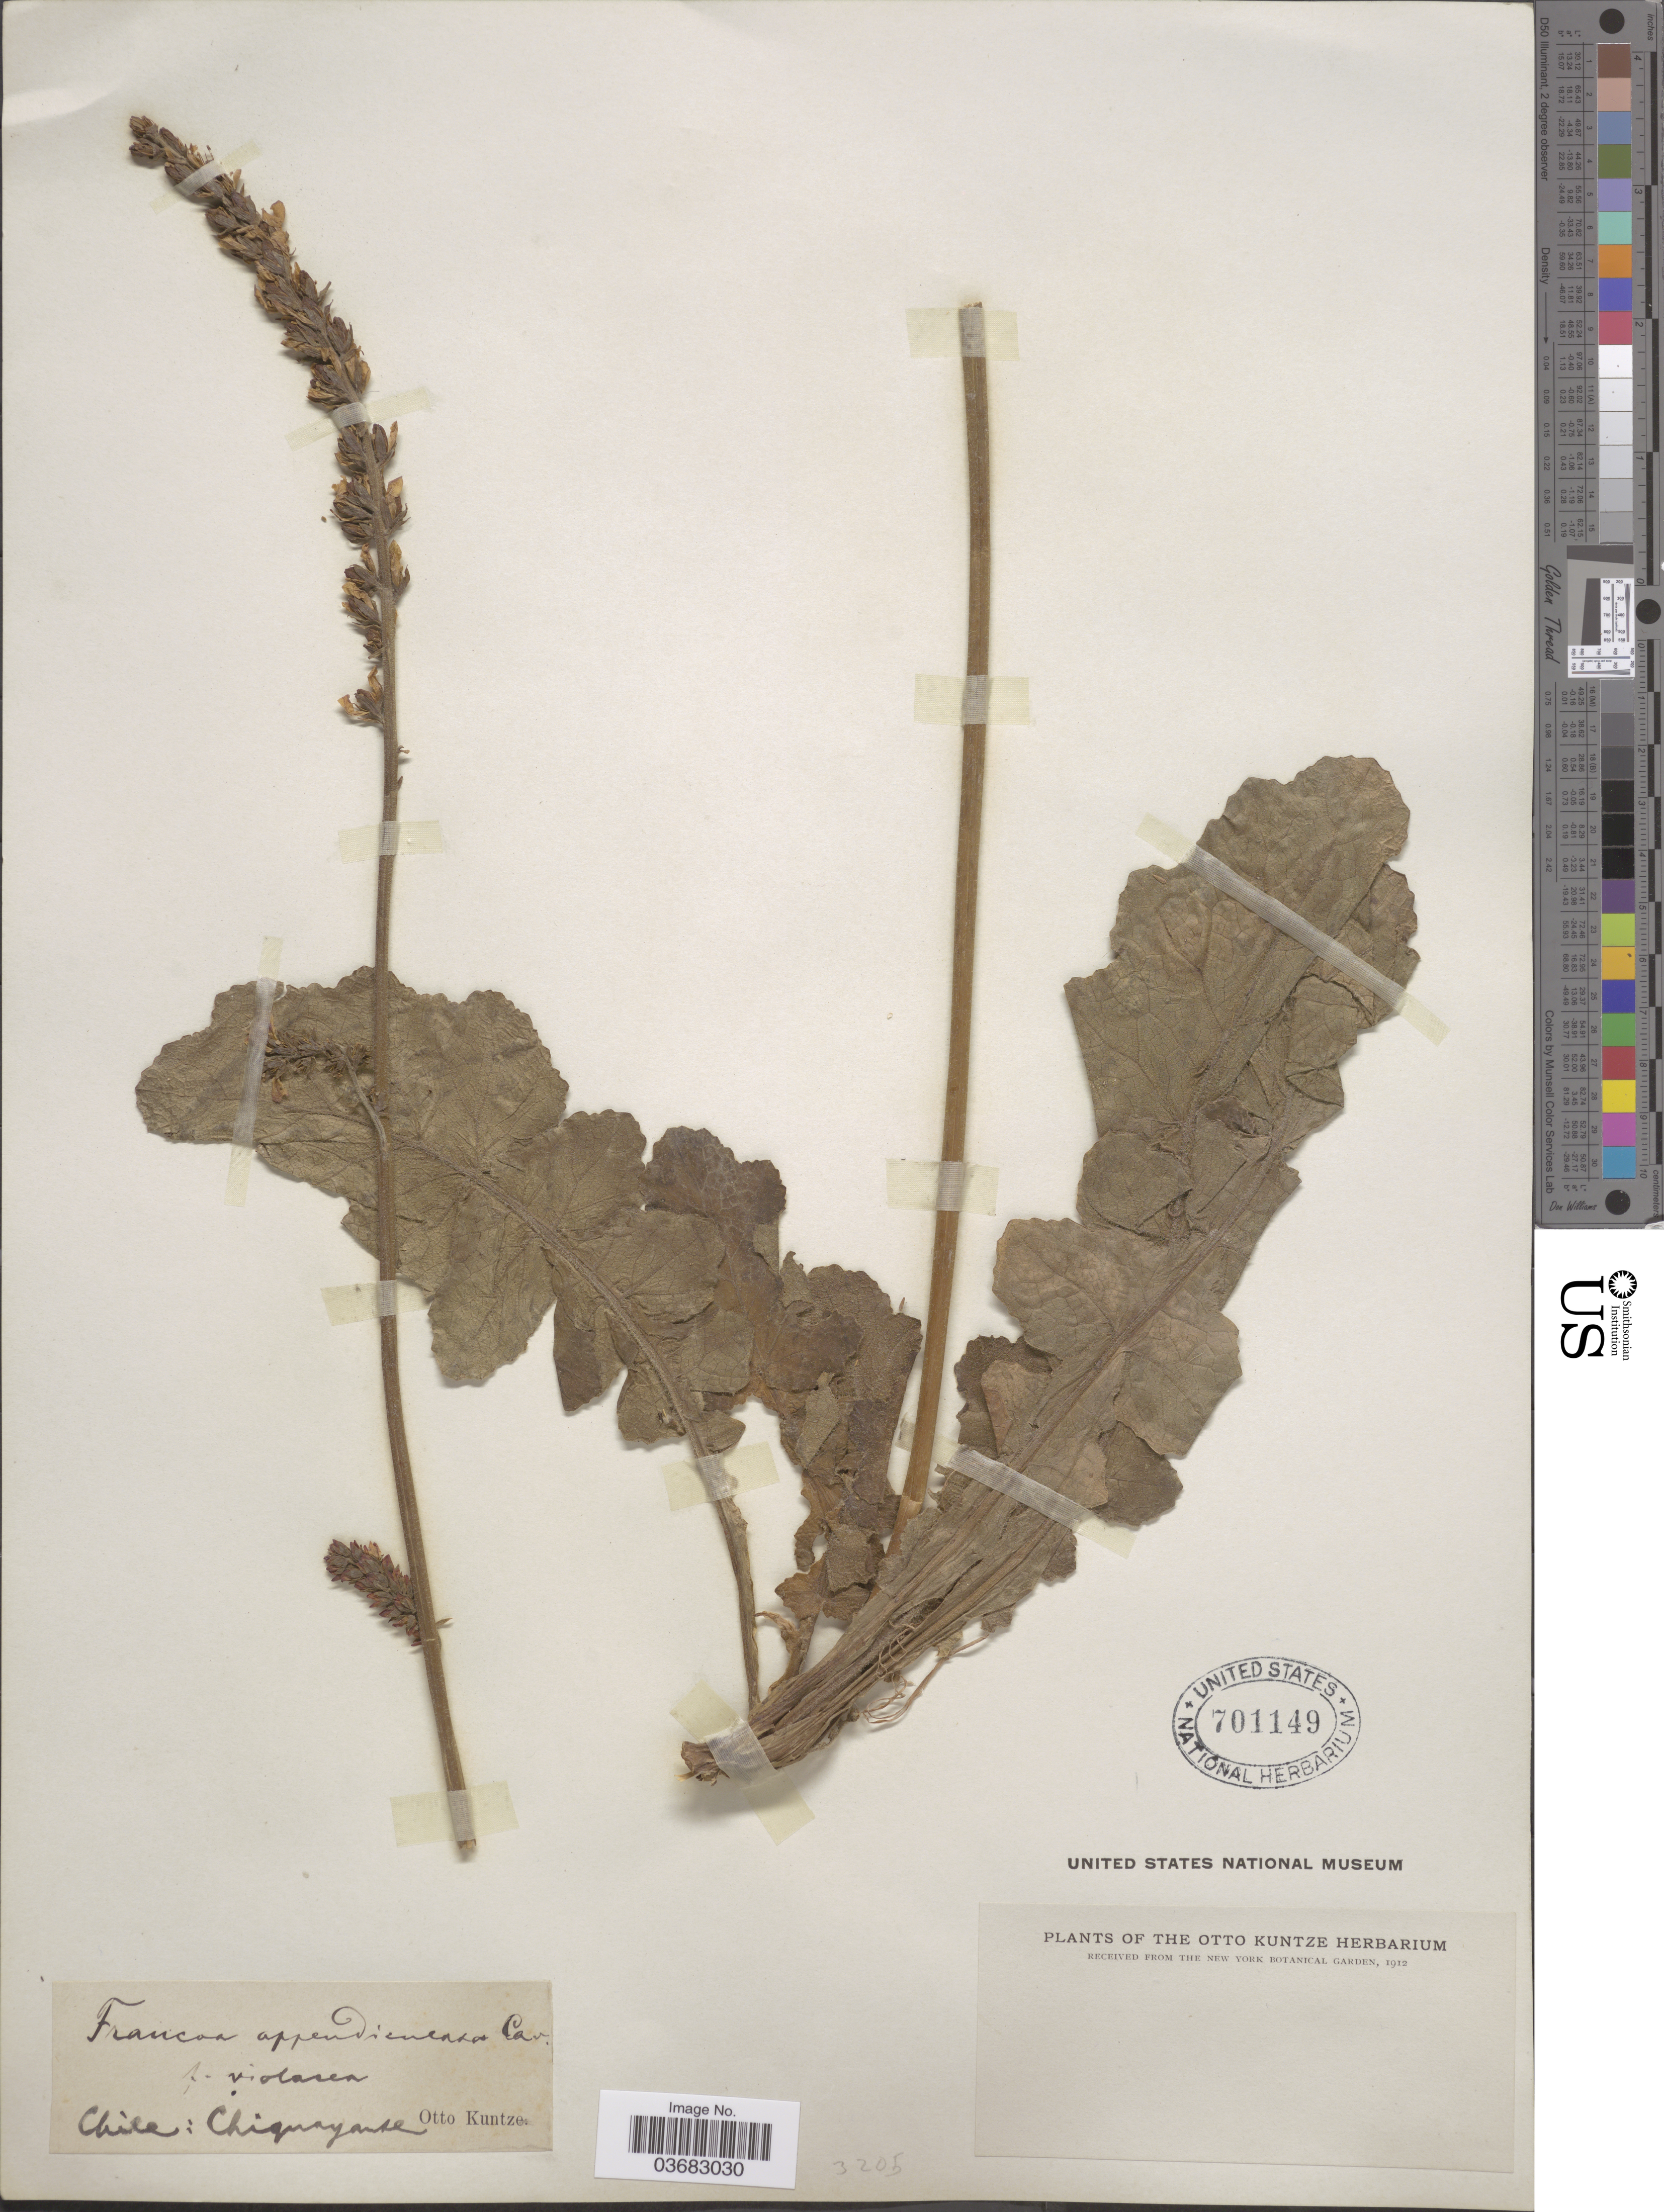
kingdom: Plantae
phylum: Tracheophyta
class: Magnoliopsida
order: Geraniales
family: Francoaceae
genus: Francoa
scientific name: Francoa appendiculata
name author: Cav.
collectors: C.E.O. Kuntze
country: Chile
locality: Chiguayante.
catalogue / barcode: US 701149